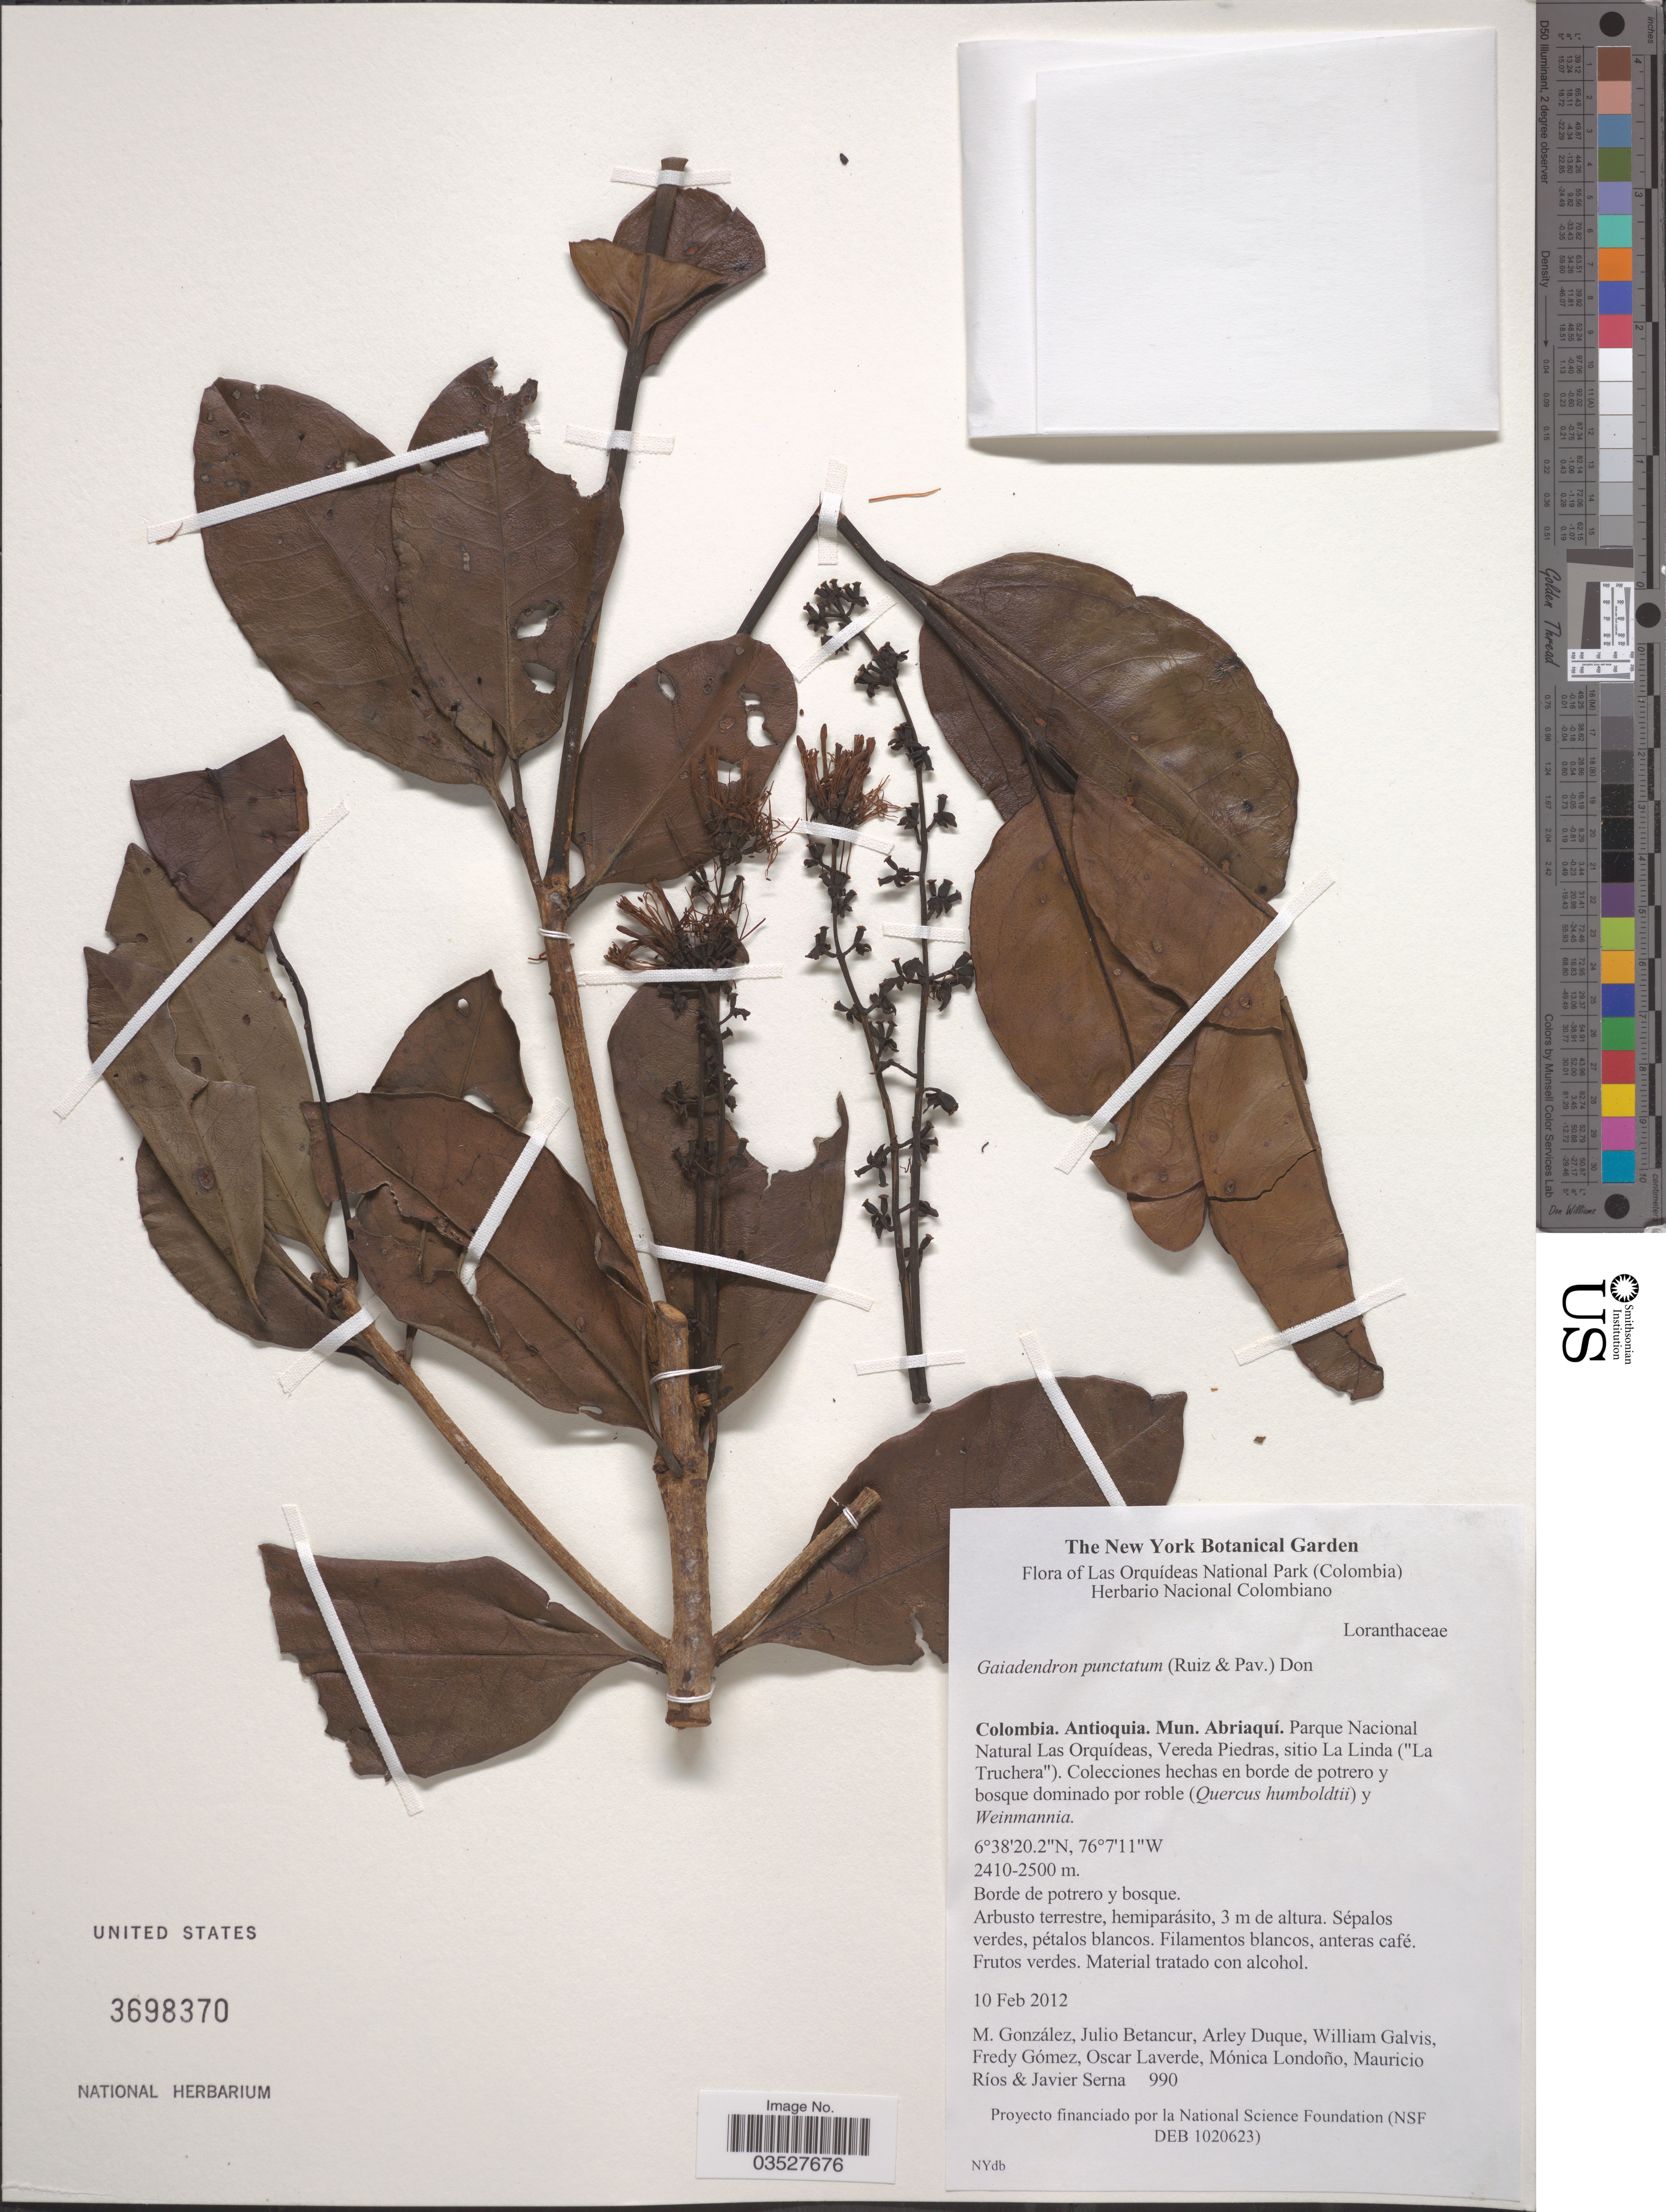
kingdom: Plantae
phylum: Tracheophyta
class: Magnoliopsida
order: Santalales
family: Loranthaceae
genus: Gaiadendron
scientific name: Gaiadendron punctatum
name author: (Ruiz & Pav.) G. Don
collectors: M. González, J. Betancur, A. Duque, W. Galvis & et al.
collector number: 990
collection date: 2012-02-10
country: Colombia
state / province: Antioquia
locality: Mun. Abriaquí. Parque Nacional Natural Las Orquídeas, Vereda Piedras, sitio La Linda ("La Truchera").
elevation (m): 2410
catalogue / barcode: US 3698370